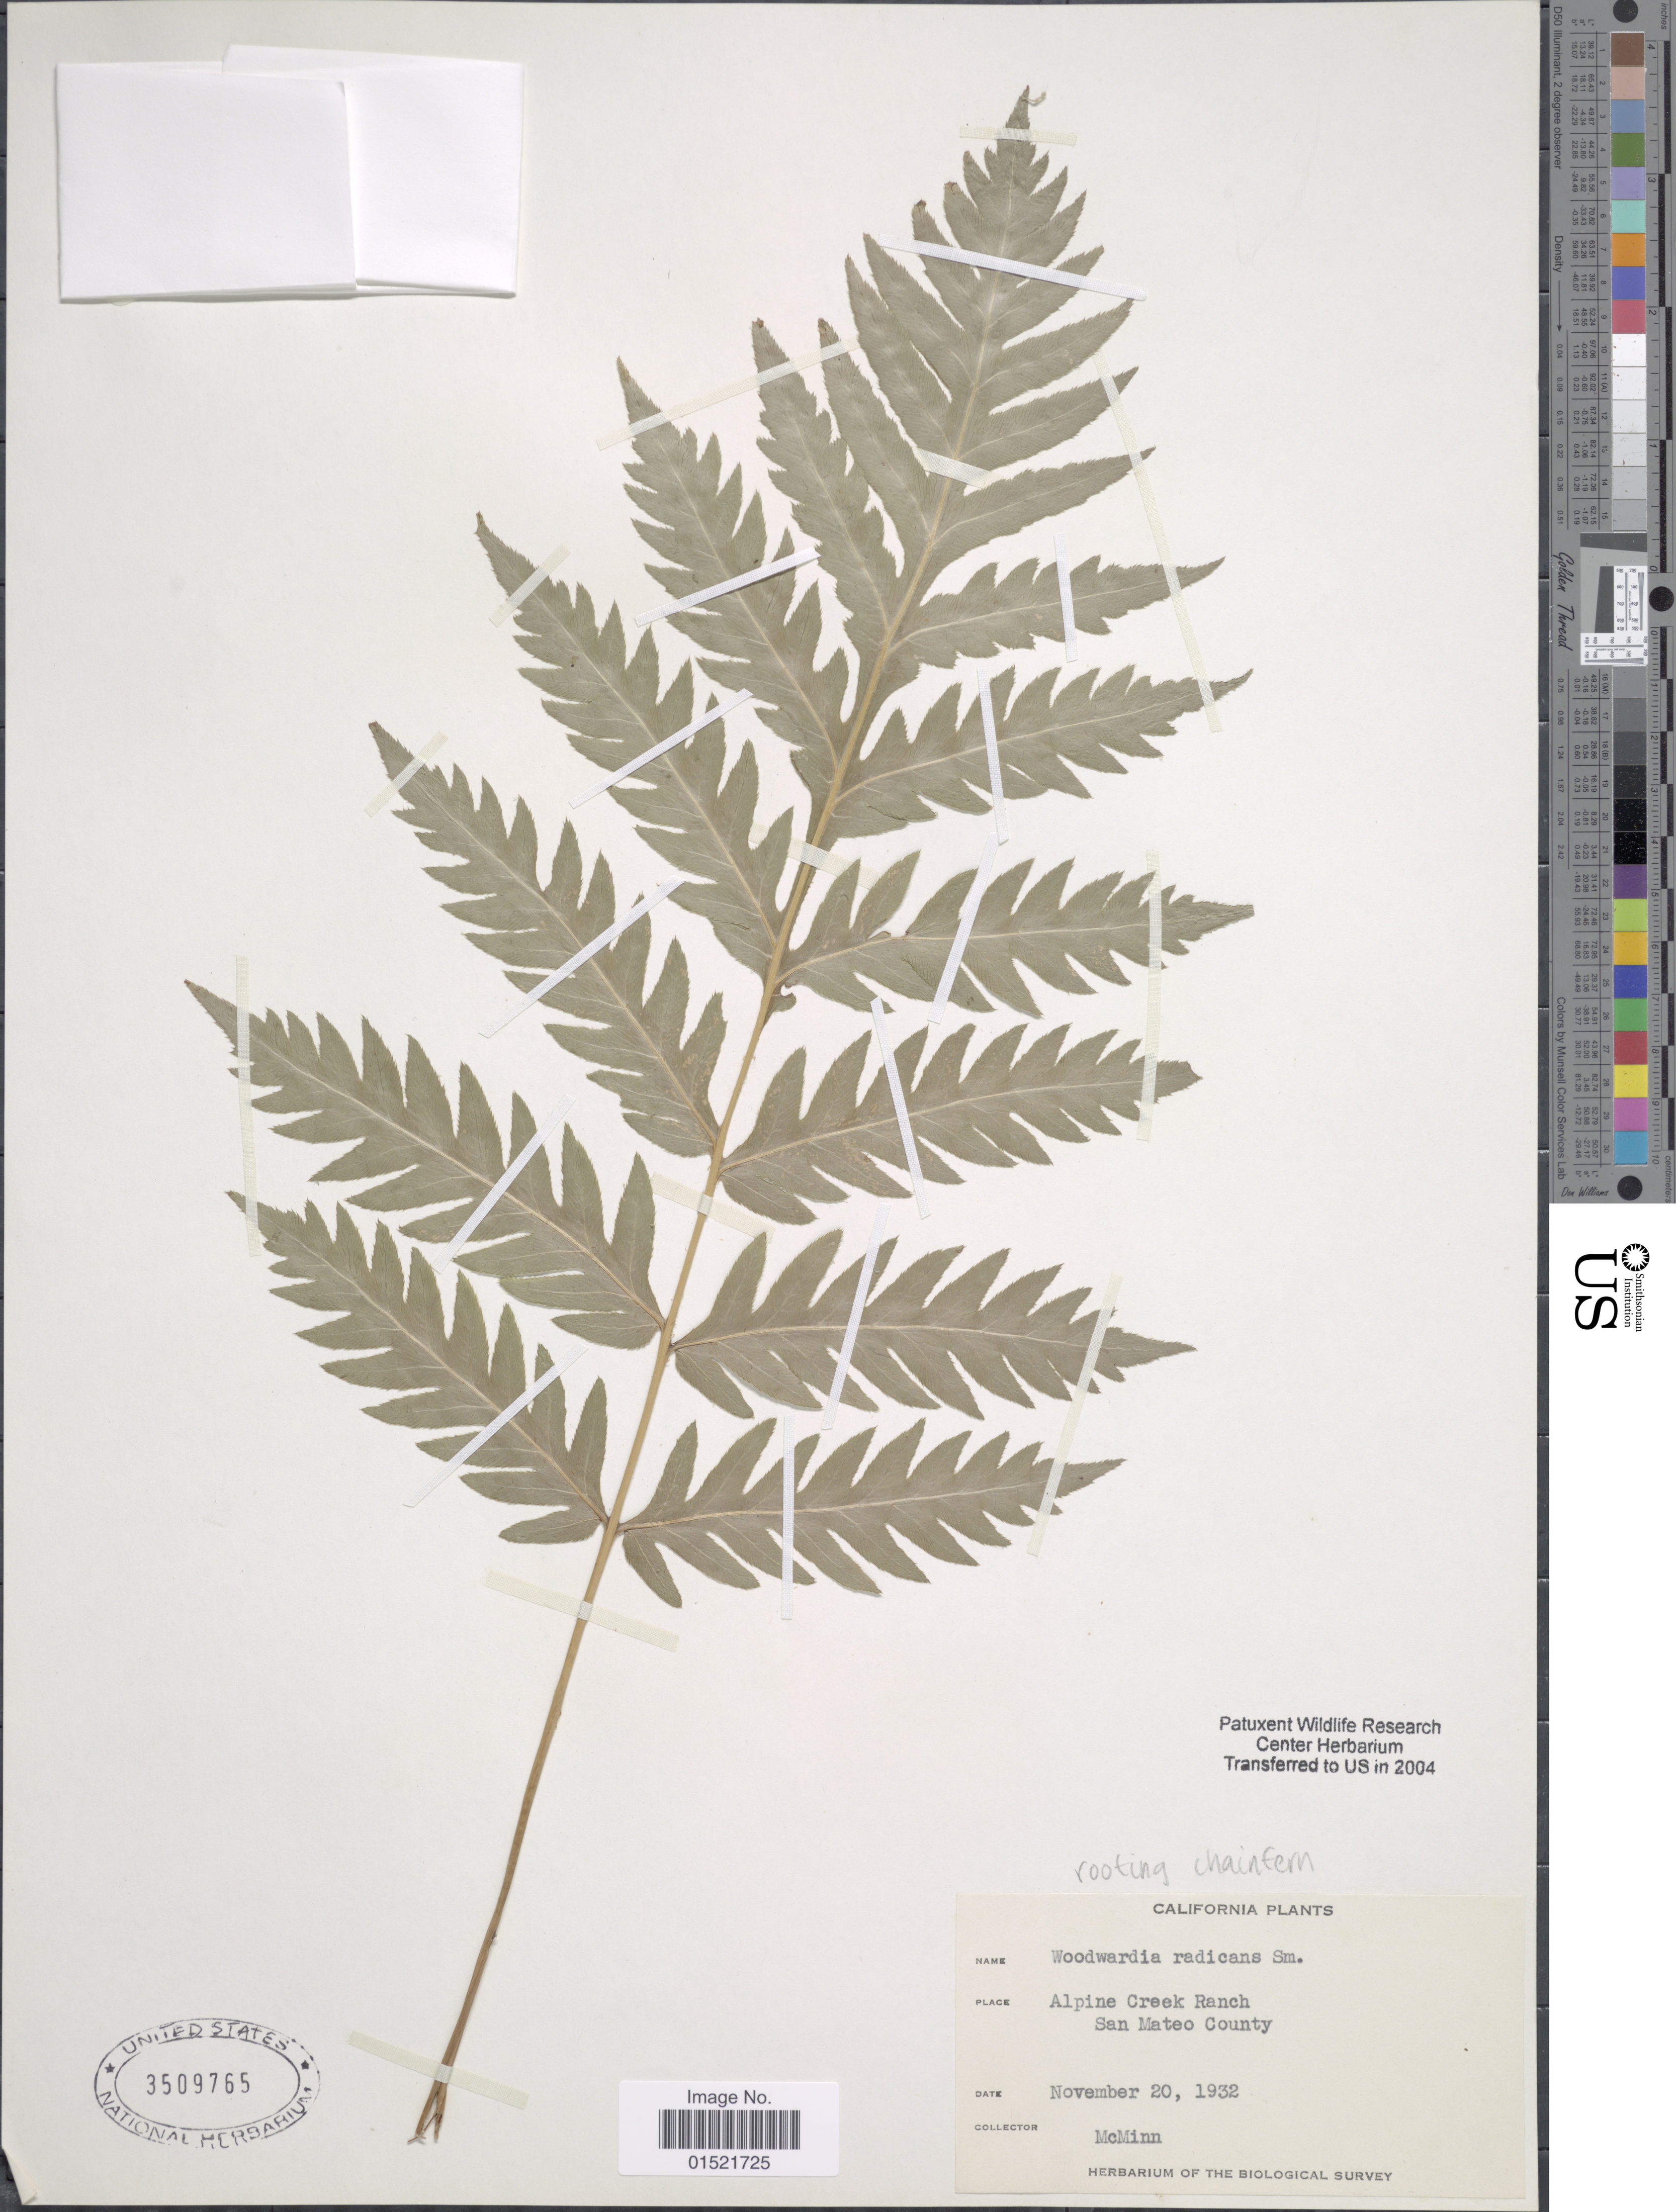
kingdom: Plantae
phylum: Tracheophyta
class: Polypodiopsida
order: Polypodiales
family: Blechnaceae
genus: Woodwardia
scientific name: Woodwardia radicans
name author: (L.) Sm.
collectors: McMinn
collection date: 1932-11-20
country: United States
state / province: California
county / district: San Mateo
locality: Alpine Creek Ranch, San Mateo County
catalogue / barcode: US 3509765